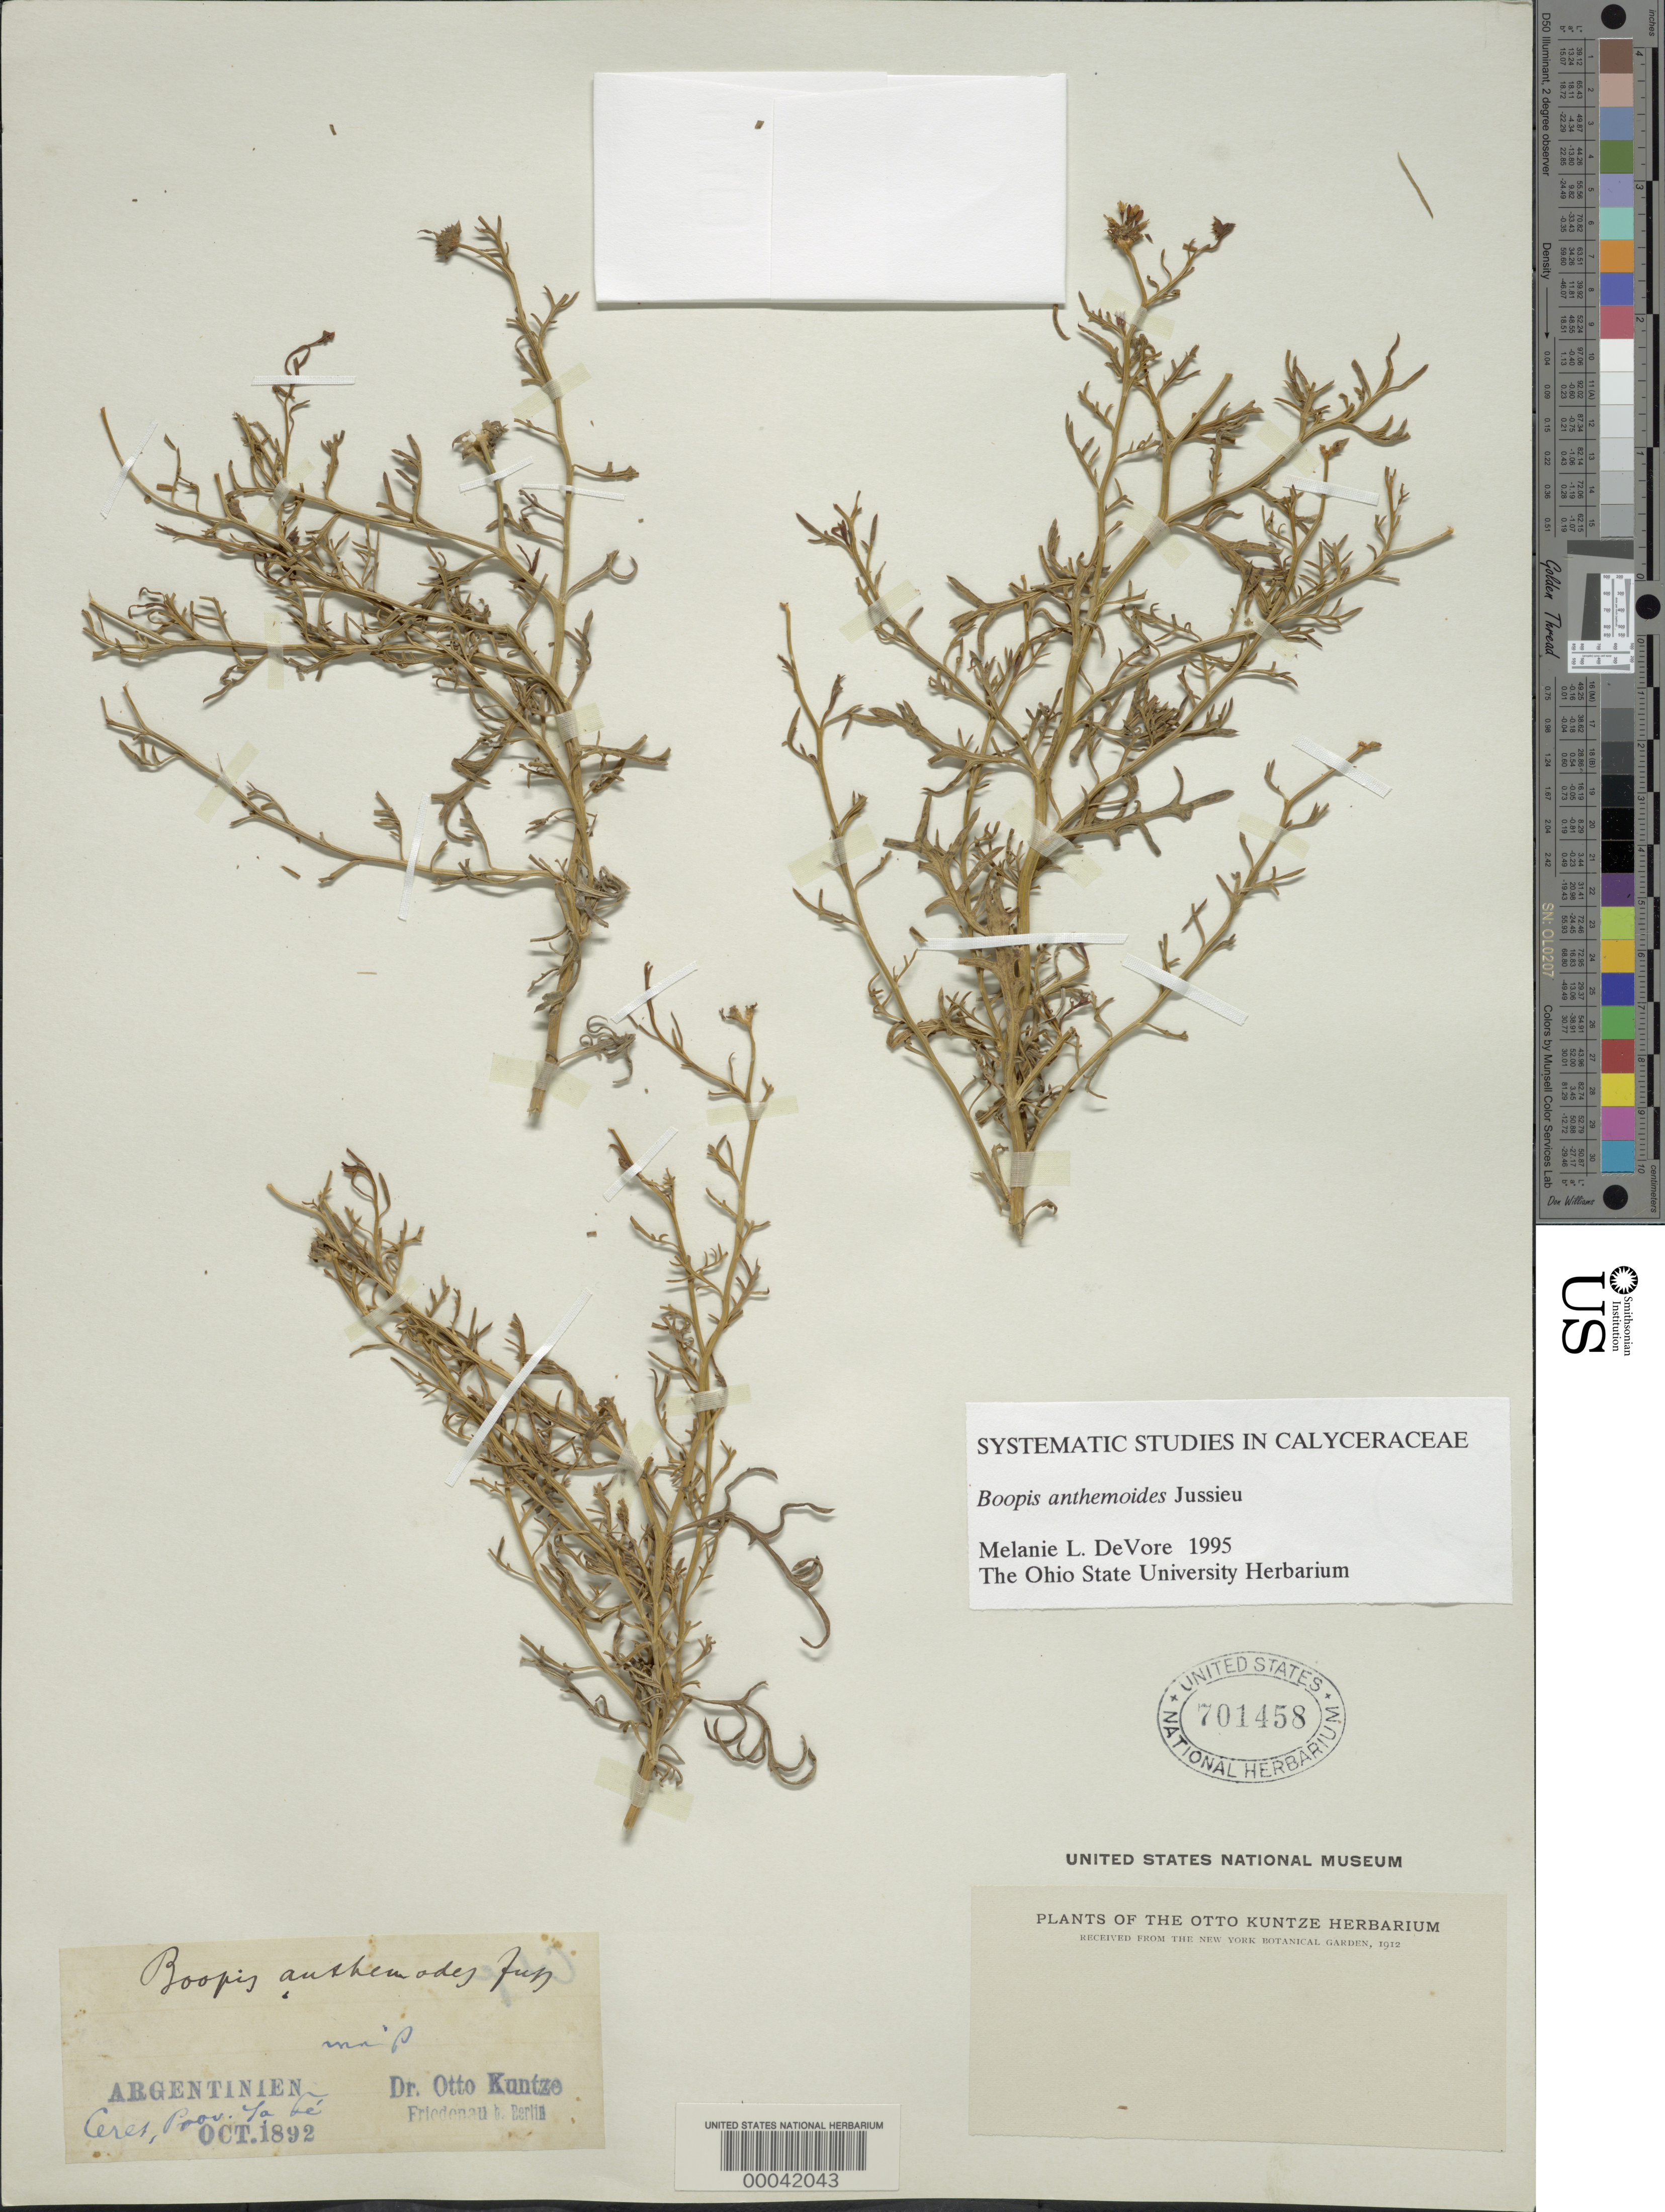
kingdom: Plantae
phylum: Tracheophyta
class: Magnoliopsida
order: Asterales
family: Calyceraceae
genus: Boopis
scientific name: Boopis anthemoides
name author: Juss.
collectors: C.E.O. Kuntze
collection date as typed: Oct 1892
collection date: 1892-10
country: Argentina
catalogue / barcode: US 701458